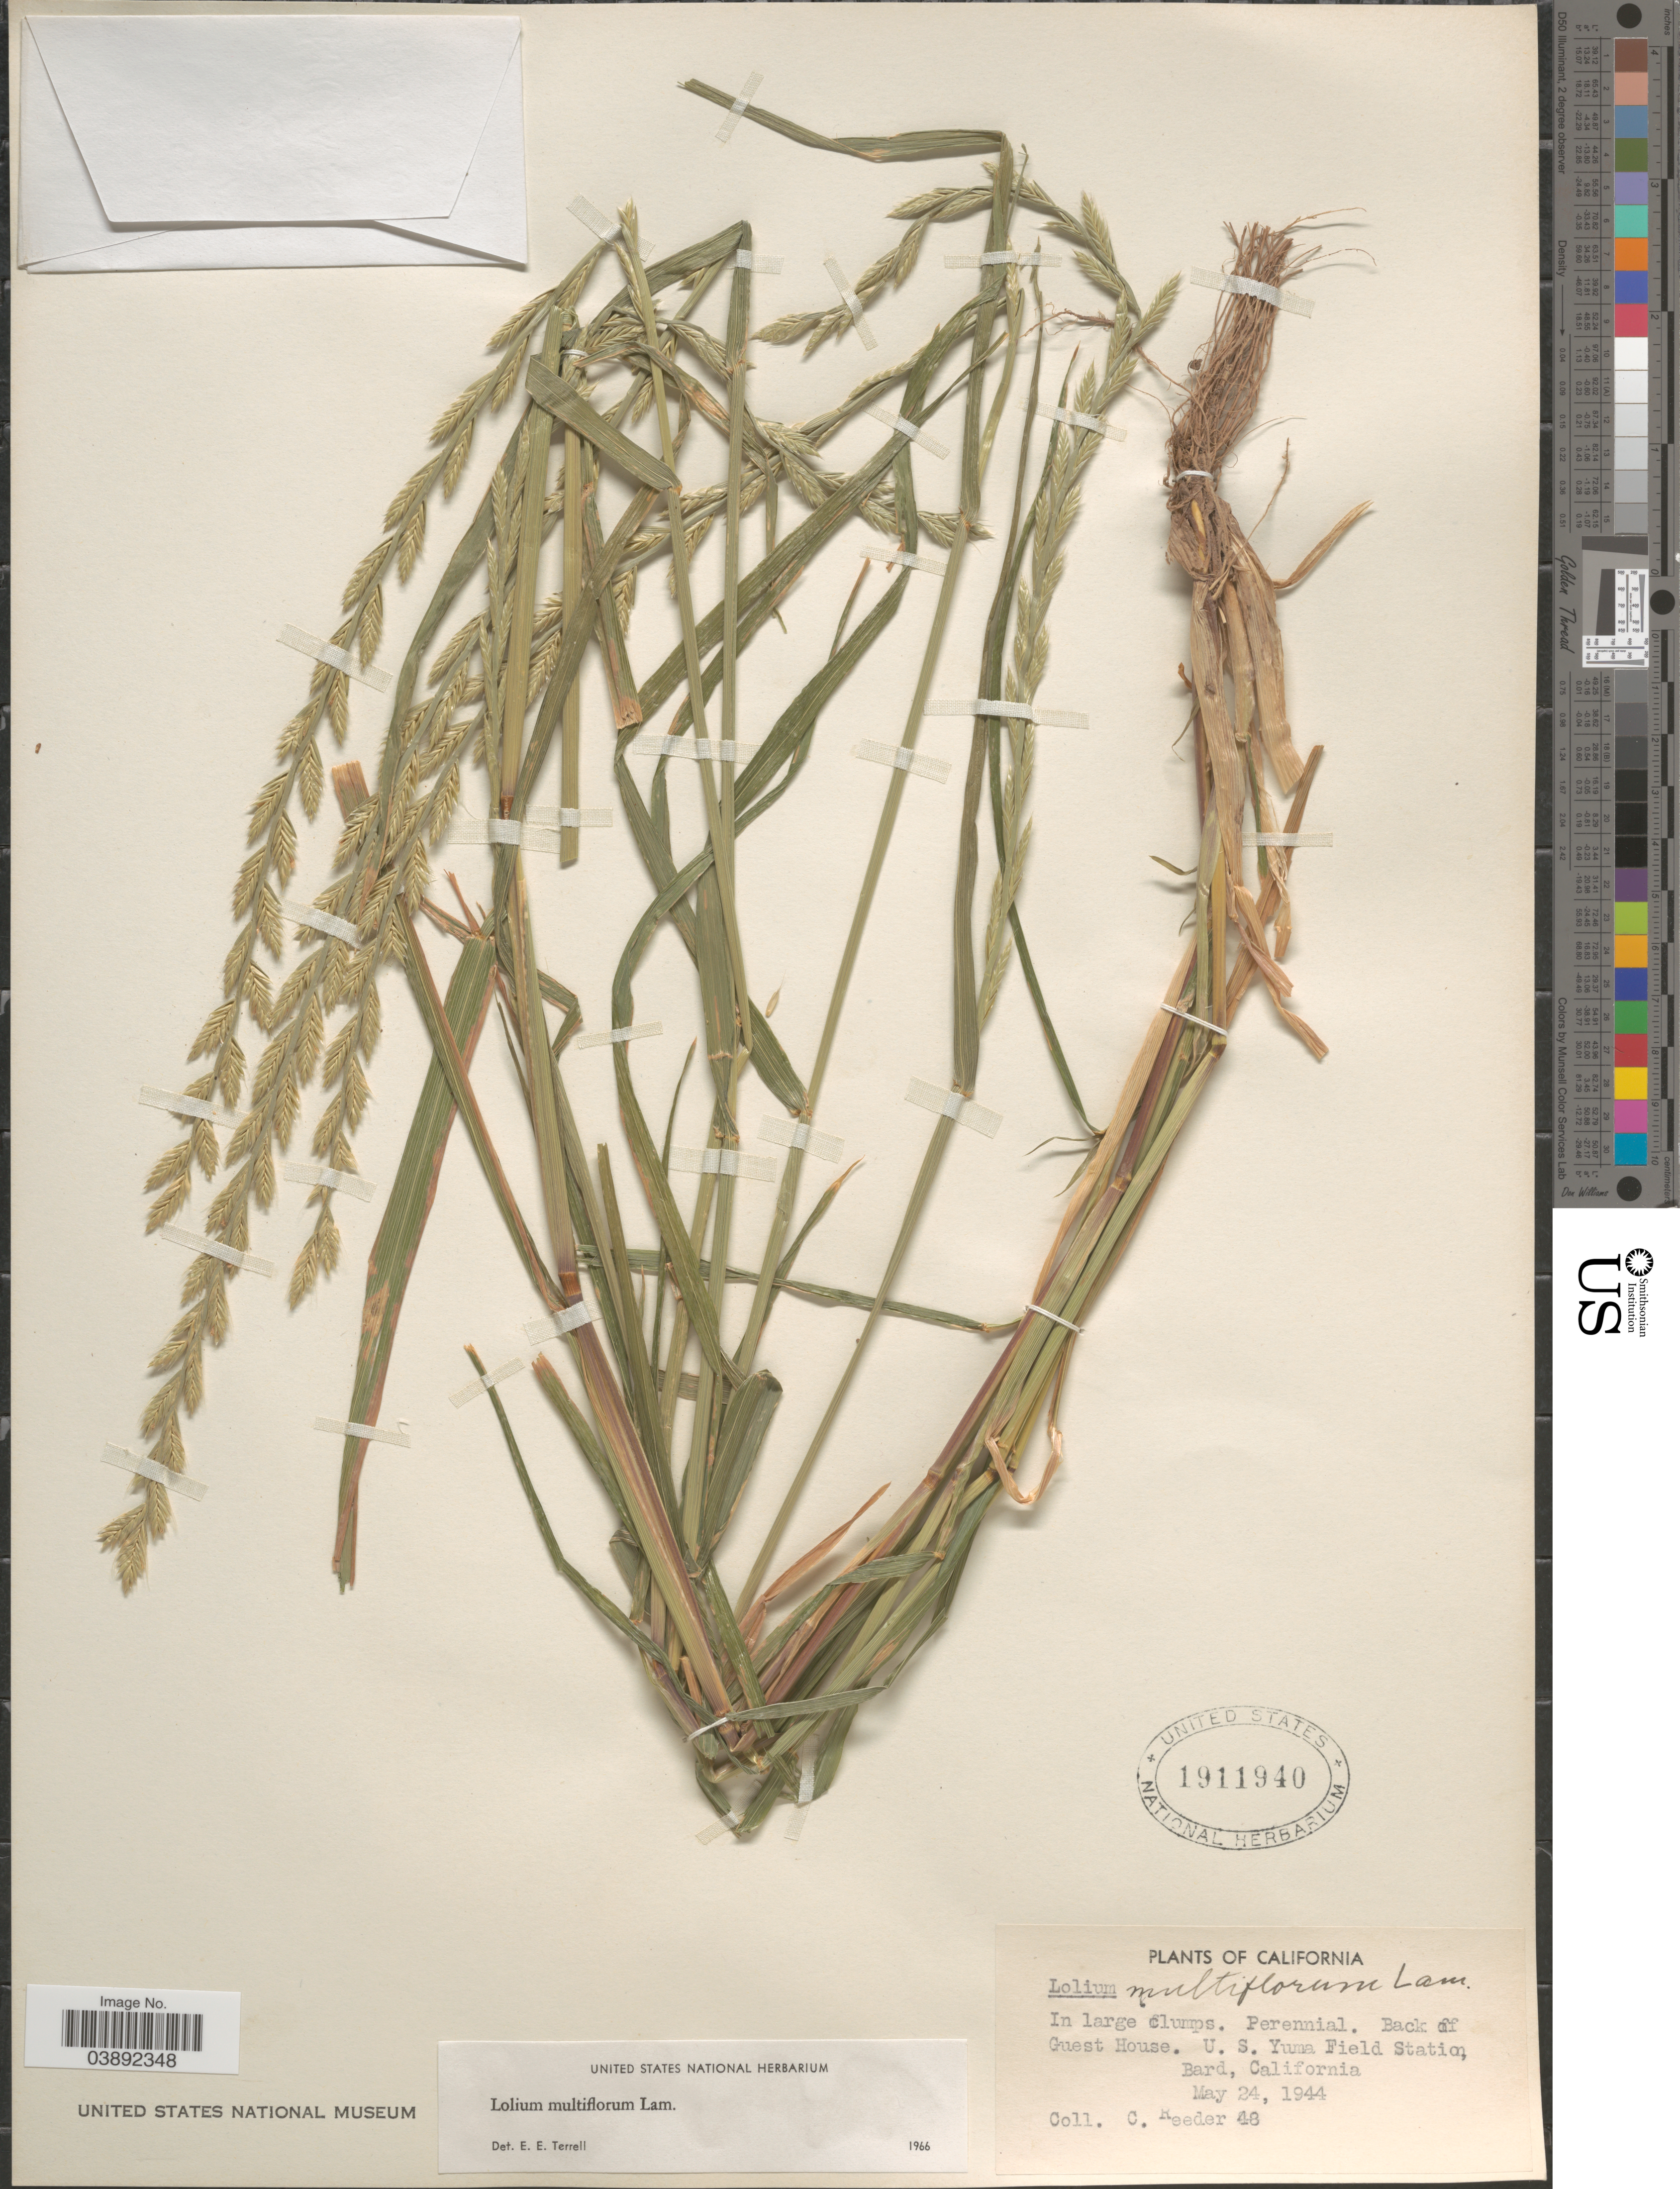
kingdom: Plantae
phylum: Tracheophyta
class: Liliopsida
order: Poales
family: Poaceae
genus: Lolium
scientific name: Lolium multiflorum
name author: Lam.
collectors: C. Reeder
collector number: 48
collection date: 1944-05-24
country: United States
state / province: California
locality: Back of Guest House, U. S. Yuma Field Station, Bard.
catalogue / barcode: US 1911940